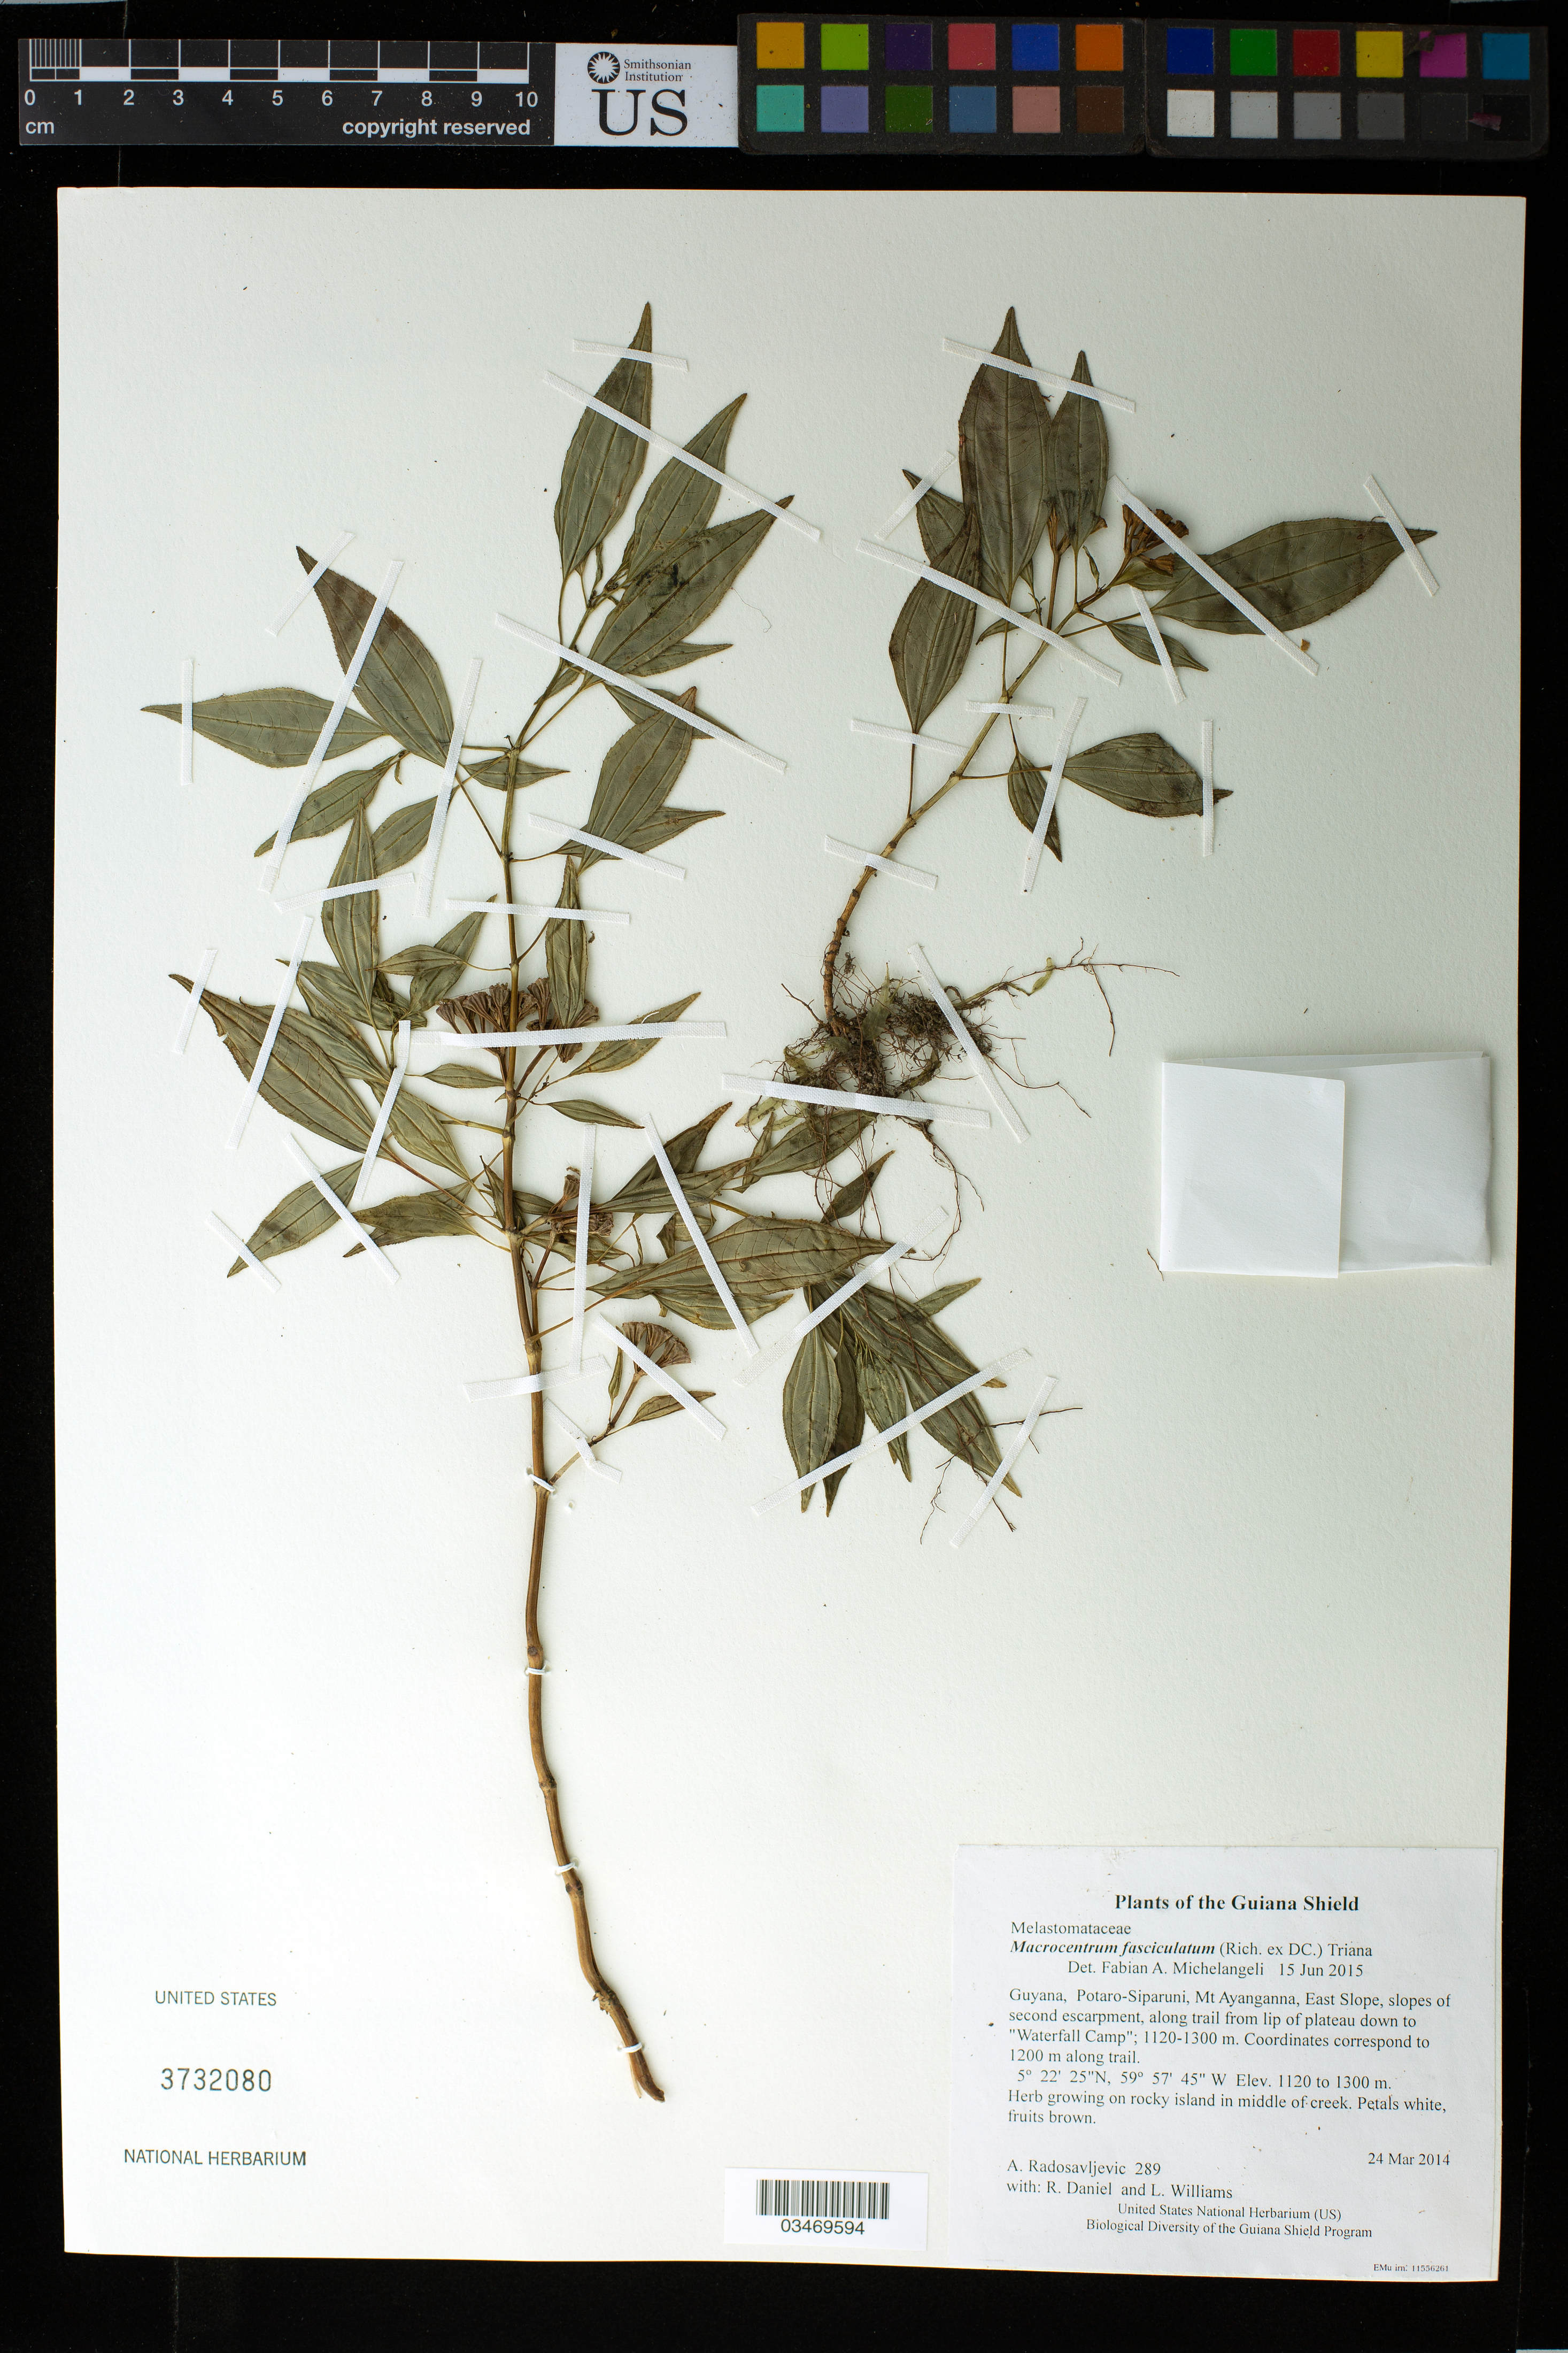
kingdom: Plantae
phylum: Tracheophyta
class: Magnoliopsida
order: Myrtales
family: Melastomataceae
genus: Macrocentrum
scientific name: Macrocentrum fasciculatum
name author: (Rich. ex DC.) Triana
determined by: Michelangeli, F. A.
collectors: A. Radosavljevic, R. Daniel & L. Williams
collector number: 289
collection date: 2014-03-24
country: Guyana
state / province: Potaro-Siparuni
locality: Mt Ayanganna, East Slope, slopes of second escarpment, along trail from lip of plateau down to "Waterfall Camp"; 1120-1300 m. Coordinates correspond to 1200 m along trail.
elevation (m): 1120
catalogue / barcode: US 3732080